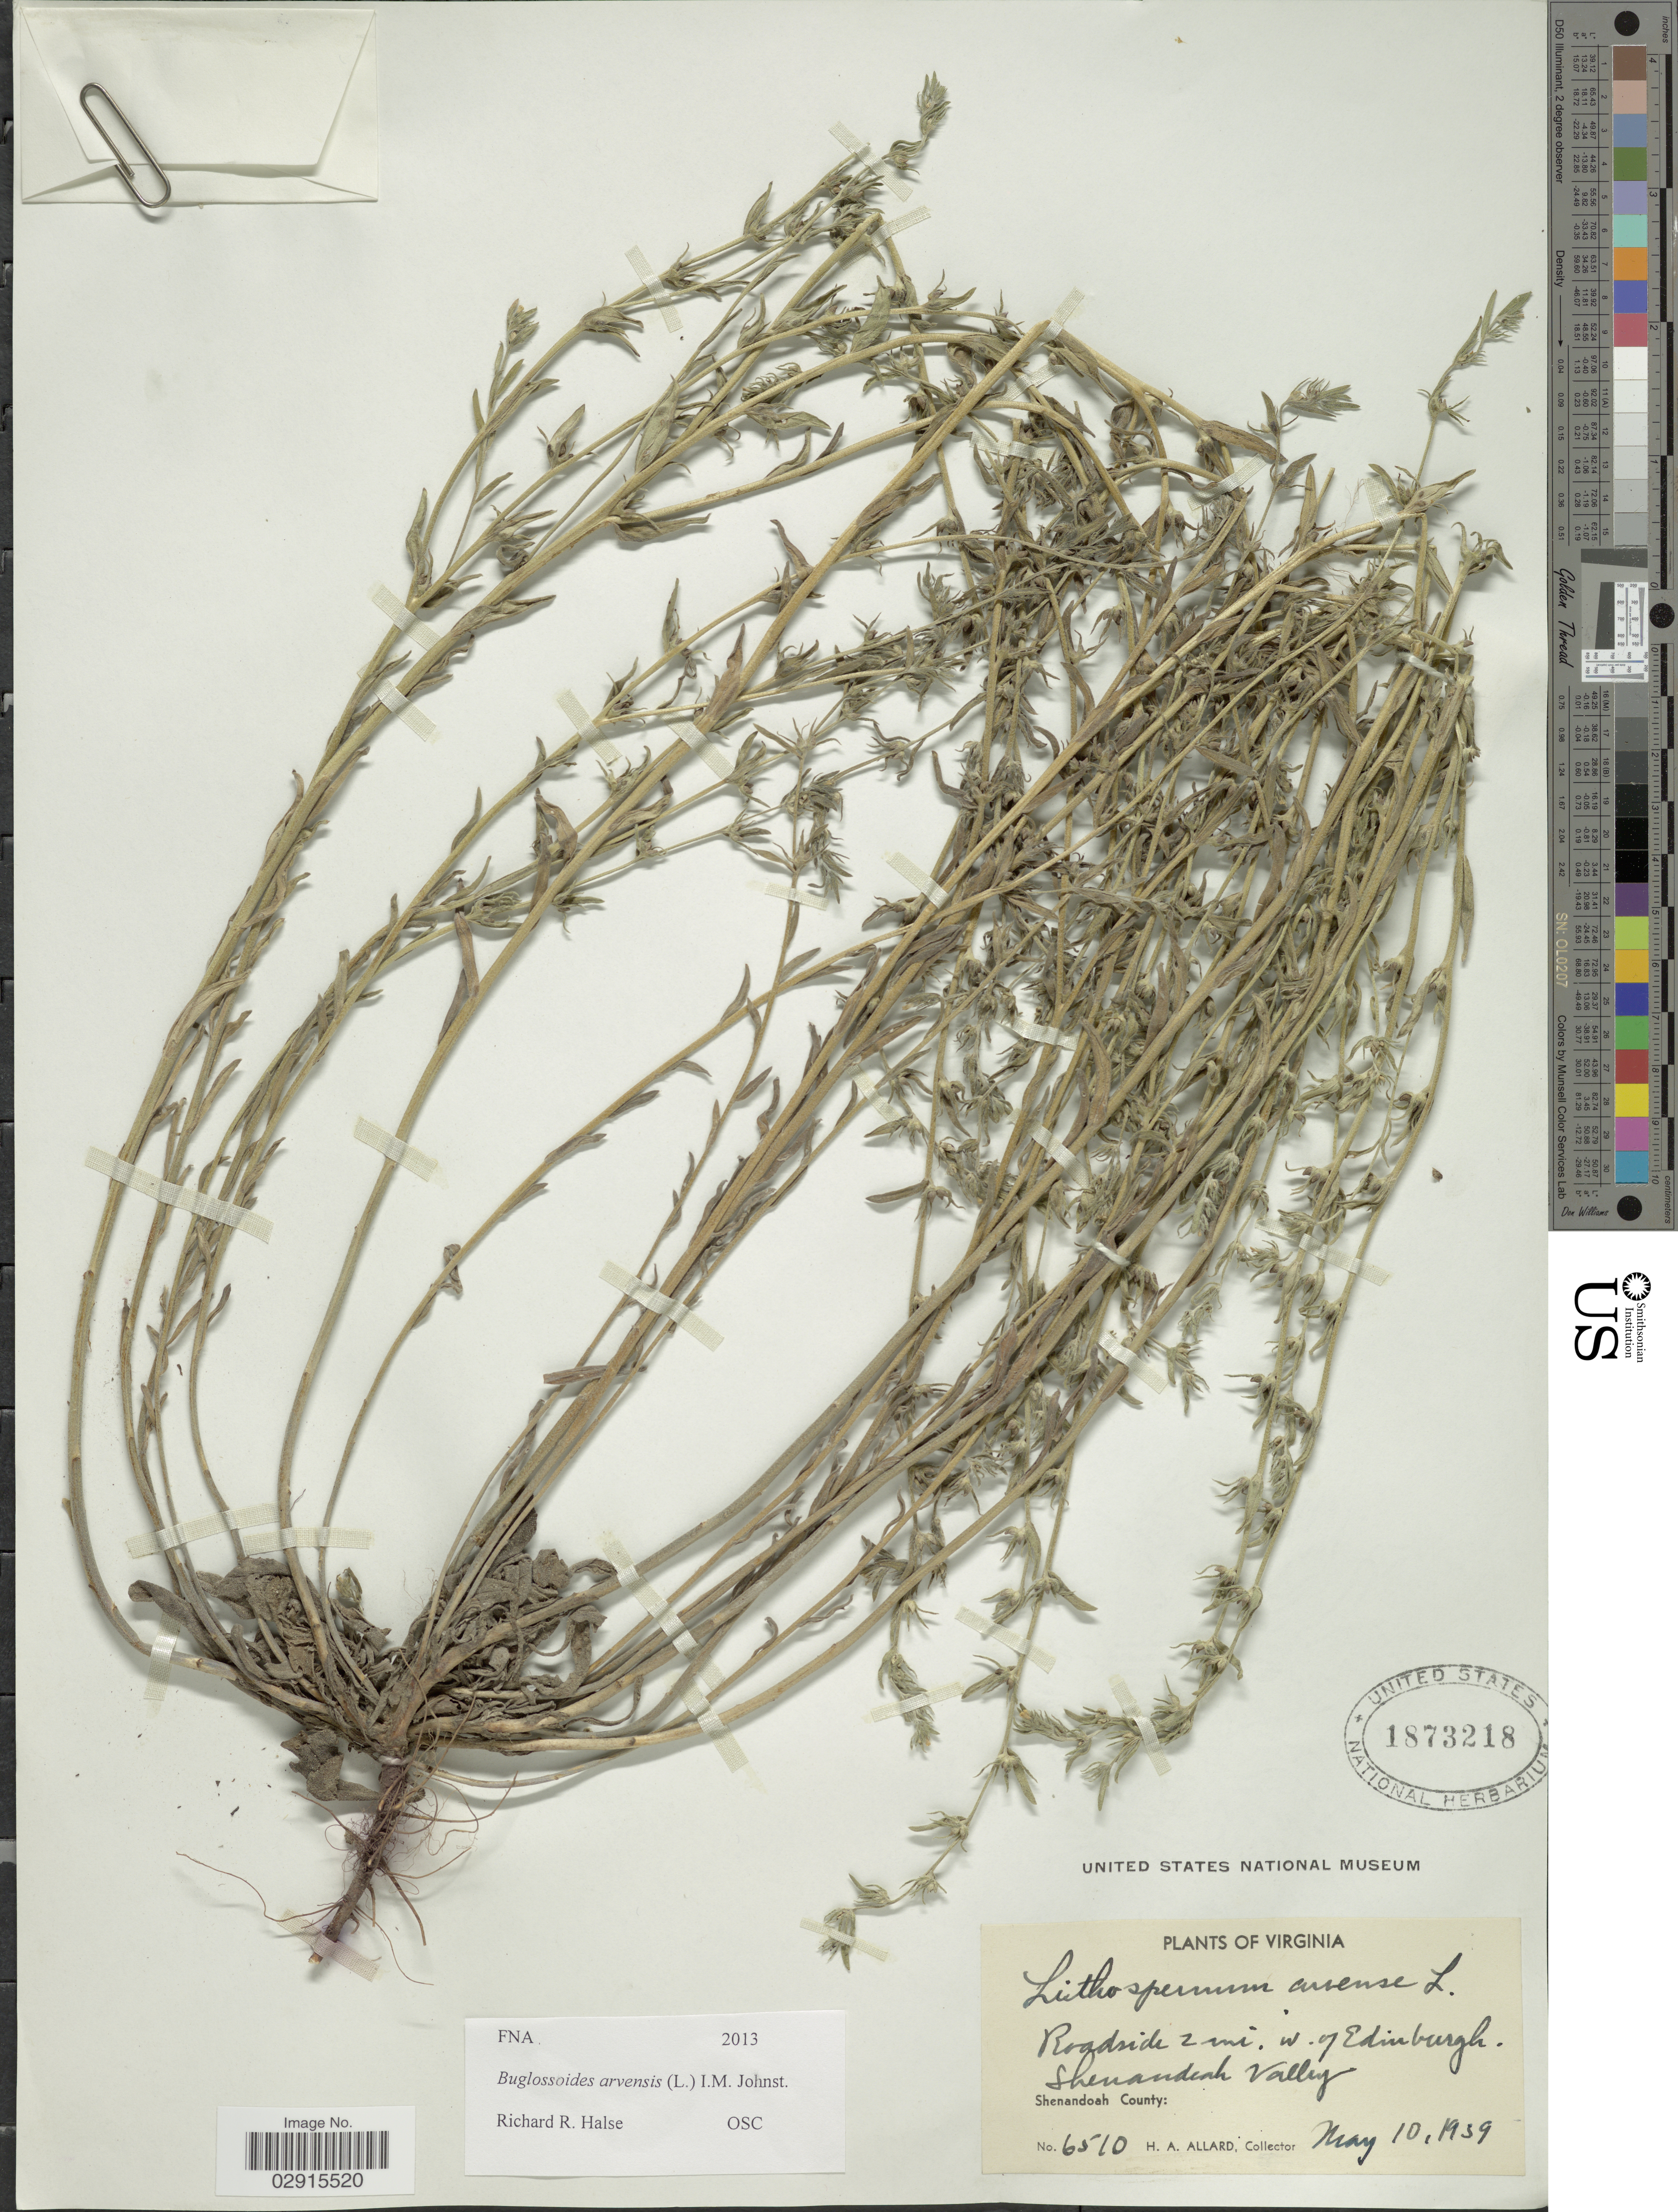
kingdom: Plantae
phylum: Tracheophyta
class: Magnoliopsida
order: Boraginales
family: Boraginaceae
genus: Buglossoides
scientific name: Buglossoides arvensis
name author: (L.) I.M. Johnst.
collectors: H. A. Allard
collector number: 6510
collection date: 1939-05-10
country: United States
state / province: Virginia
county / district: Shenandoah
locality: Roadside 2 mi. W of Edinburgh Shenandoah Valley, Shenandoah County.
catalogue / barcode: US 1873218